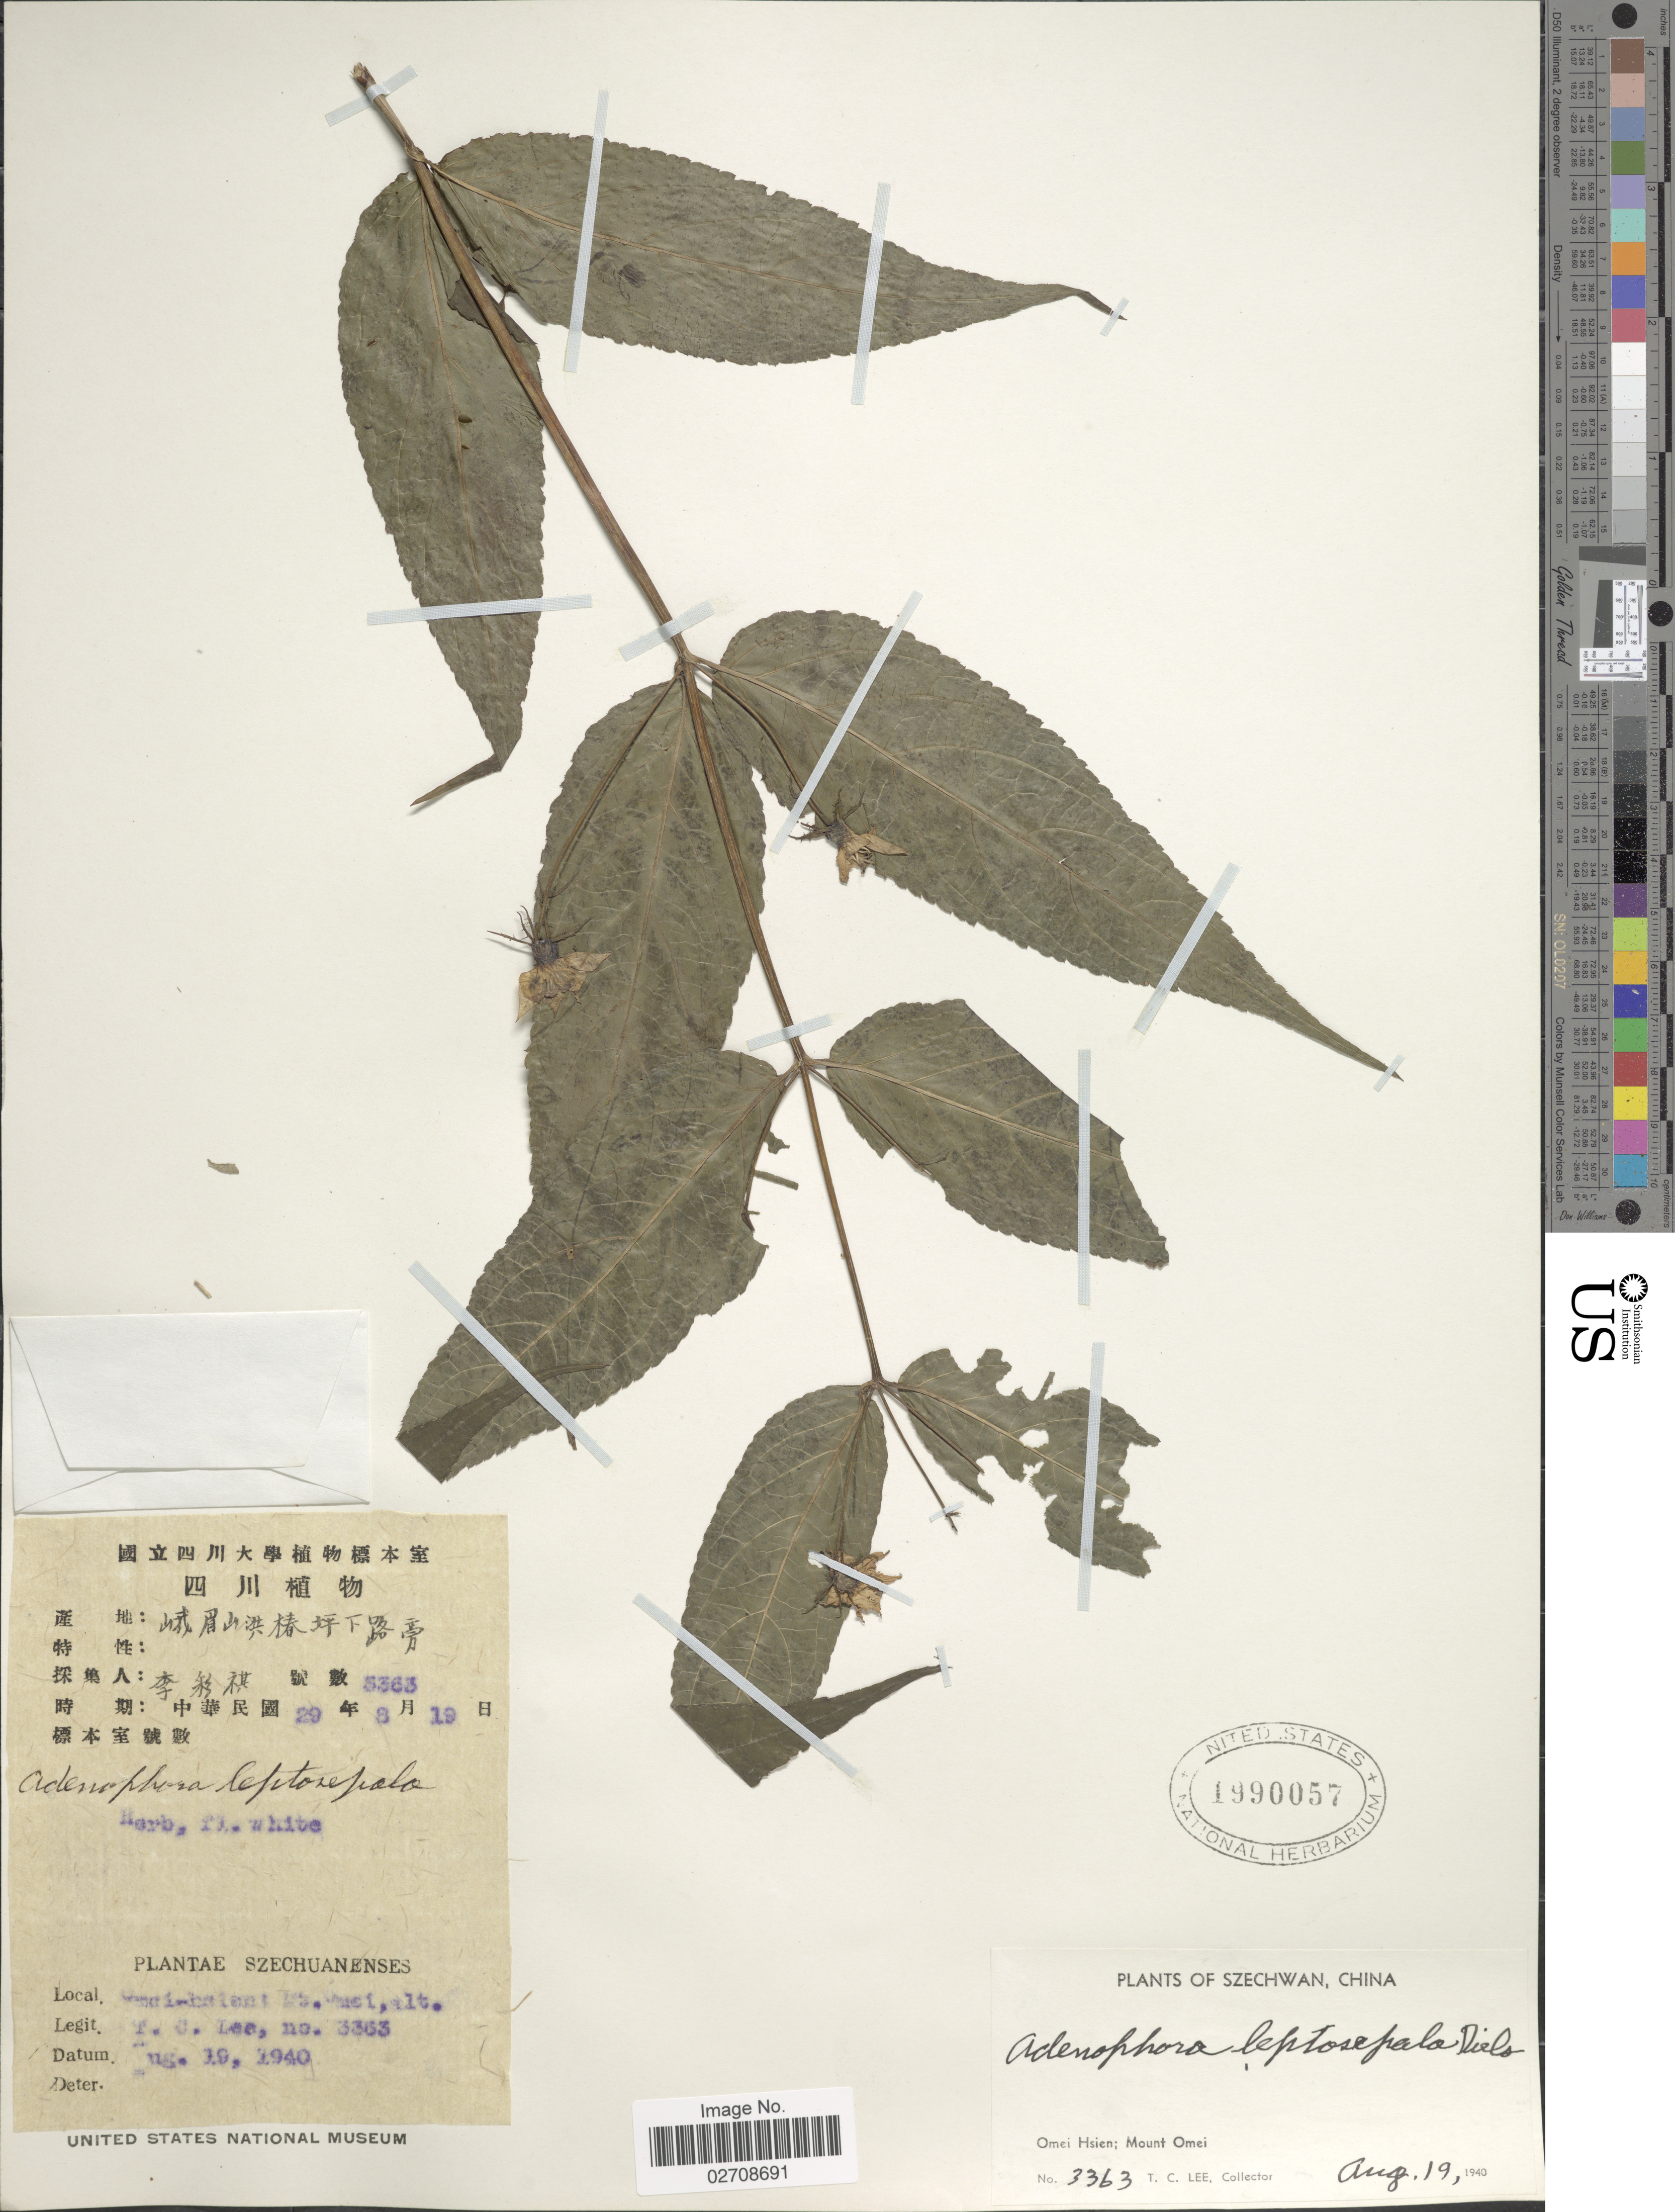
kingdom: Plantae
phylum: Tracheophyta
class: Magnoliopsida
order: Asterales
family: Campanulaceae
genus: Adenophora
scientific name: Adenophora leptosepala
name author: Diels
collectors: T. Lee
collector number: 3363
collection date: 1940-08-19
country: China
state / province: Sichuan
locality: Szechwan, China, Omei Hsien: Mount Omei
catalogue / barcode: US 1990057